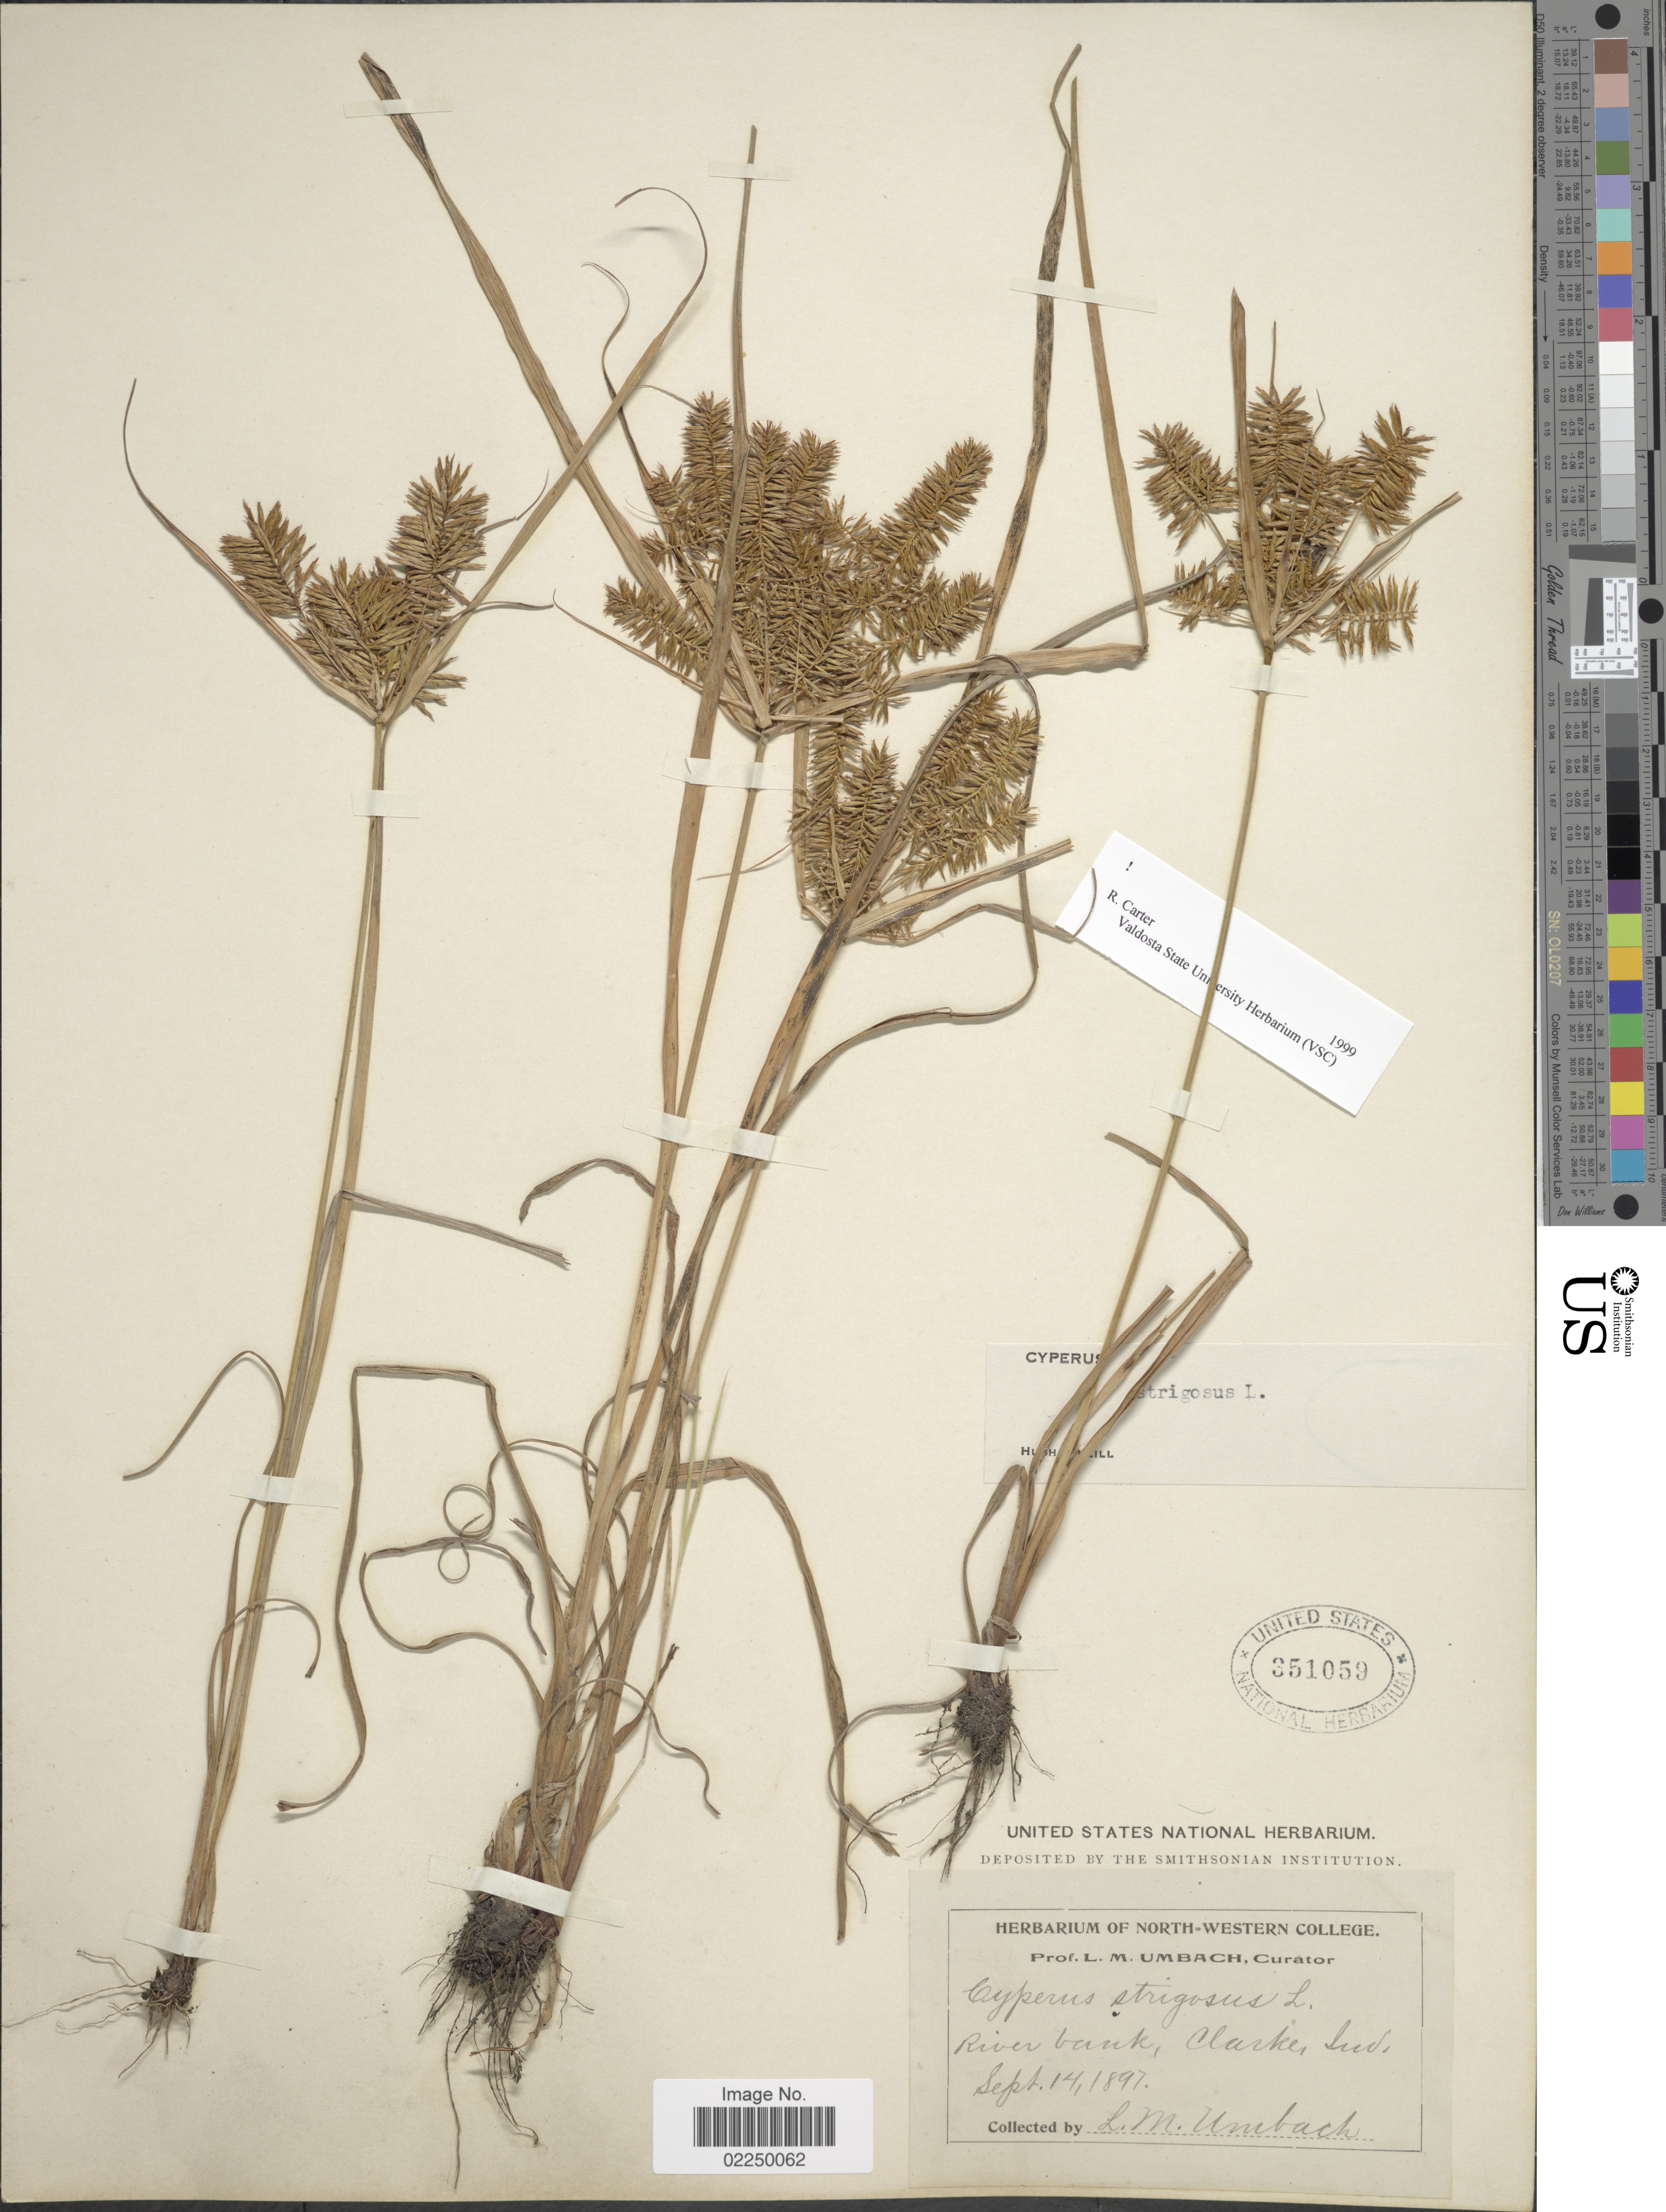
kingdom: Plantae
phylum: Tracheophyta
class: Liliopsida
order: Poales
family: Cyperaceae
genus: Cyperus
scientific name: Cyperus strigosus L.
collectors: L. M. Umbach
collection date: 1897-09-14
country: United States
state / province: Indiana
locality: River bank, Clarke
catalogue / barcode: US 351059